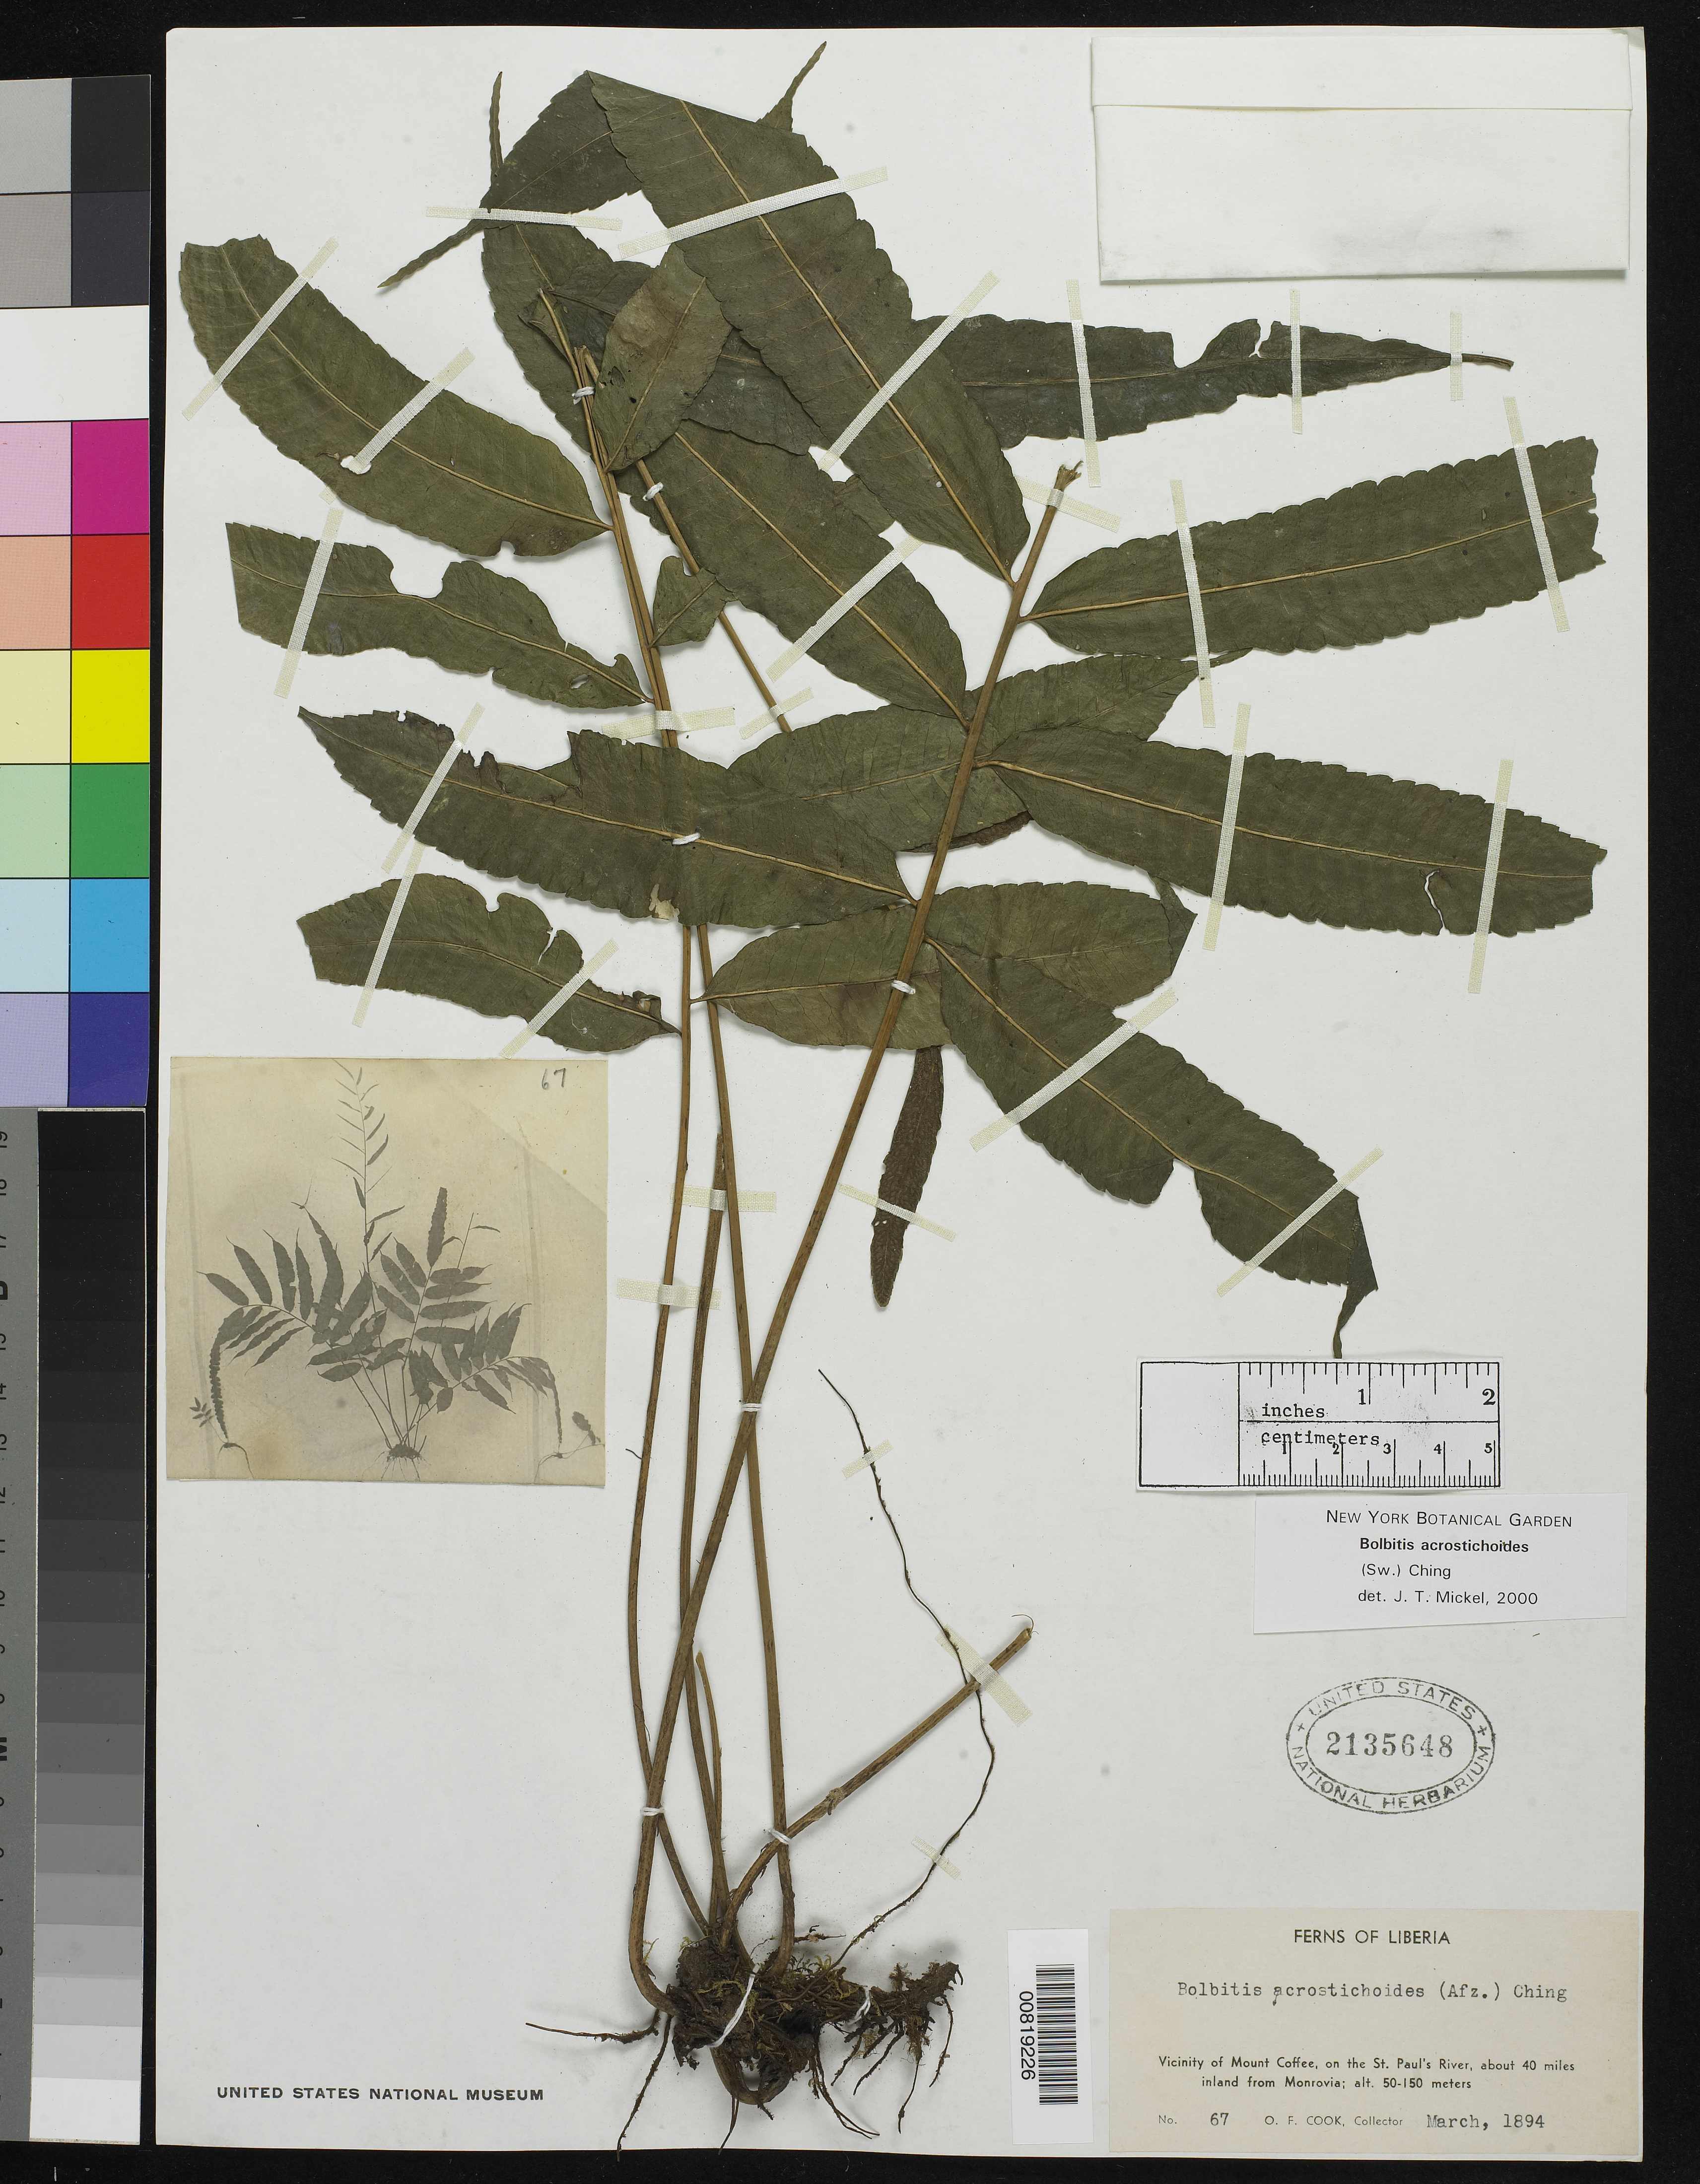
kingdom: Plantae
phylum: Tracheophyta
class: Polypodiopsida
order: Polypodiales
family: Dryopteridaceae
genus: Bolbitis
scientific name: Bolbitis acrostichoides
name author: (Hook.) Ching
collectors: O. F. Cook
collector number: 67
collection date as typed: Mar 1894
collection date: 1894-03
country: Liberia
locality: Vicinity of Mt. Coffee, on the St. Paul's River, about 40 miles inland from Monrovia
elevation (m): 50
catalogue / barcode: US 2135648